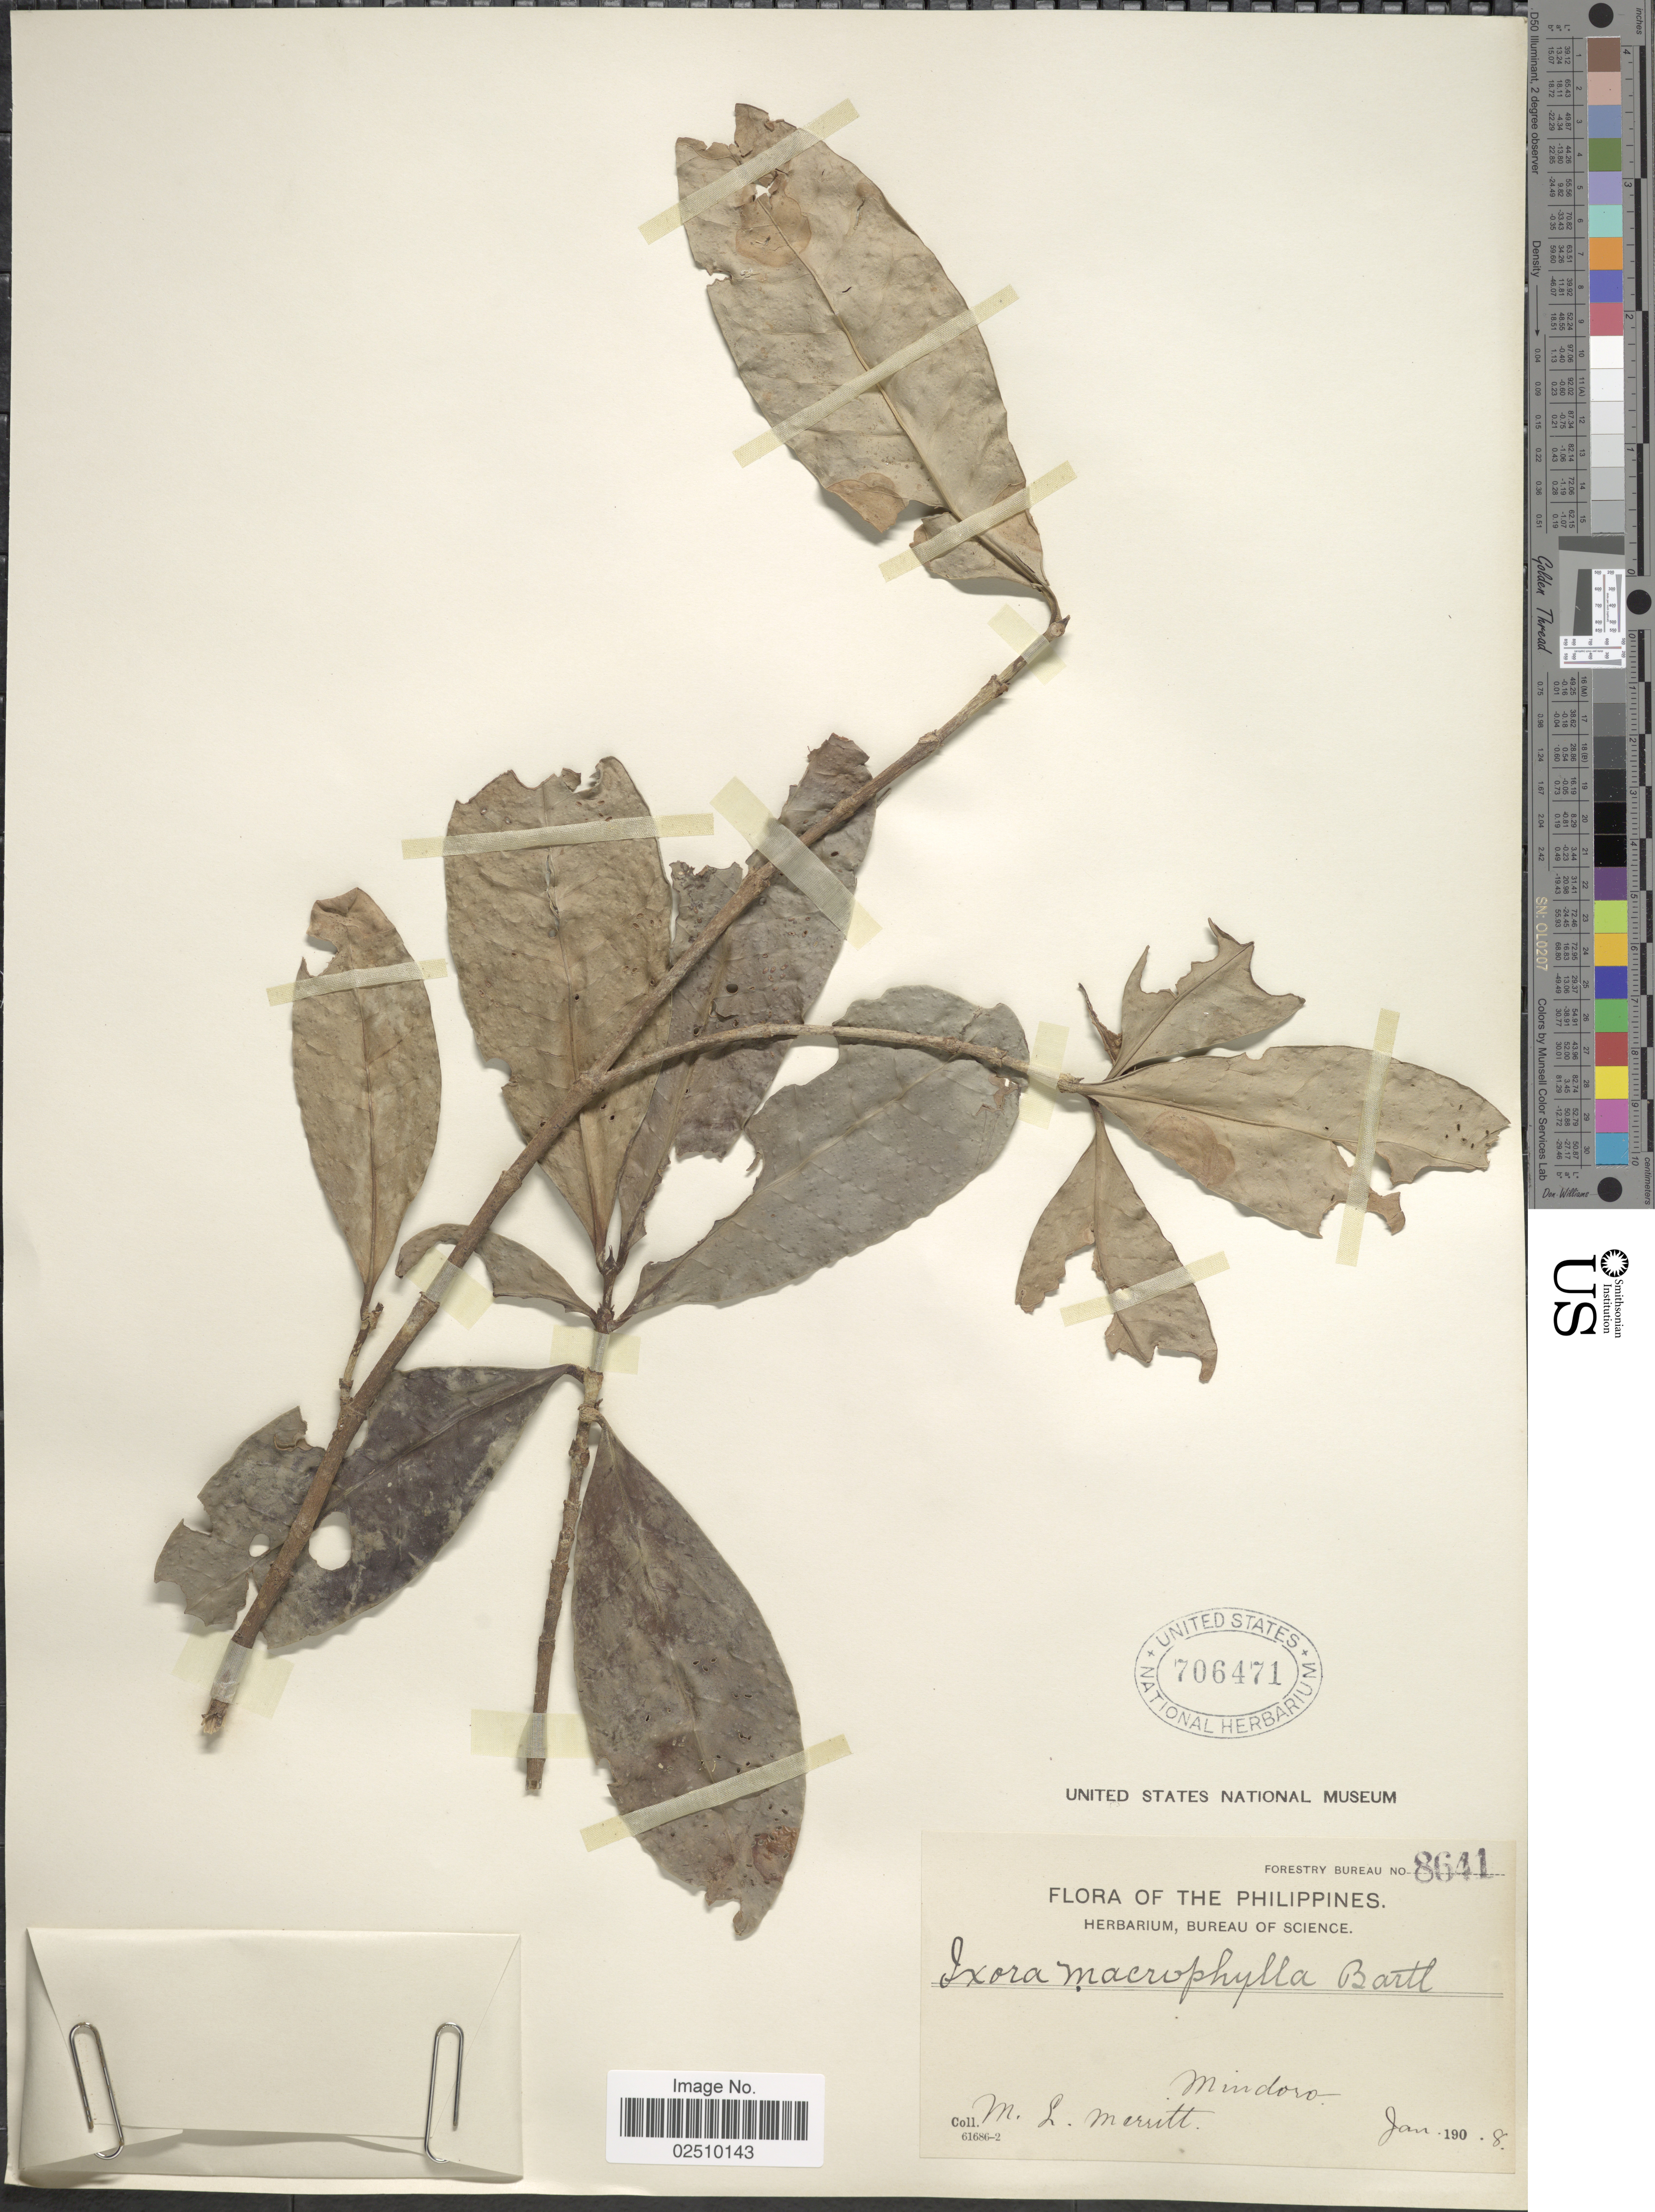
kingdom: Plantae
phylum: Tracheophyta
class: Magnoliopsida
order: Gentianales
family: Rubiaceae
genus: Ixora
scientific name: Ixora macrophylla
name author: Bartl. ex DC.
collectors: M. L. Merritt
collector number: Forestry Bureau 8641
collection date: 1908-01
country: Philippines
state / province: Mimaropa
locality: Mindoro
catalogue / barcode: US 706471